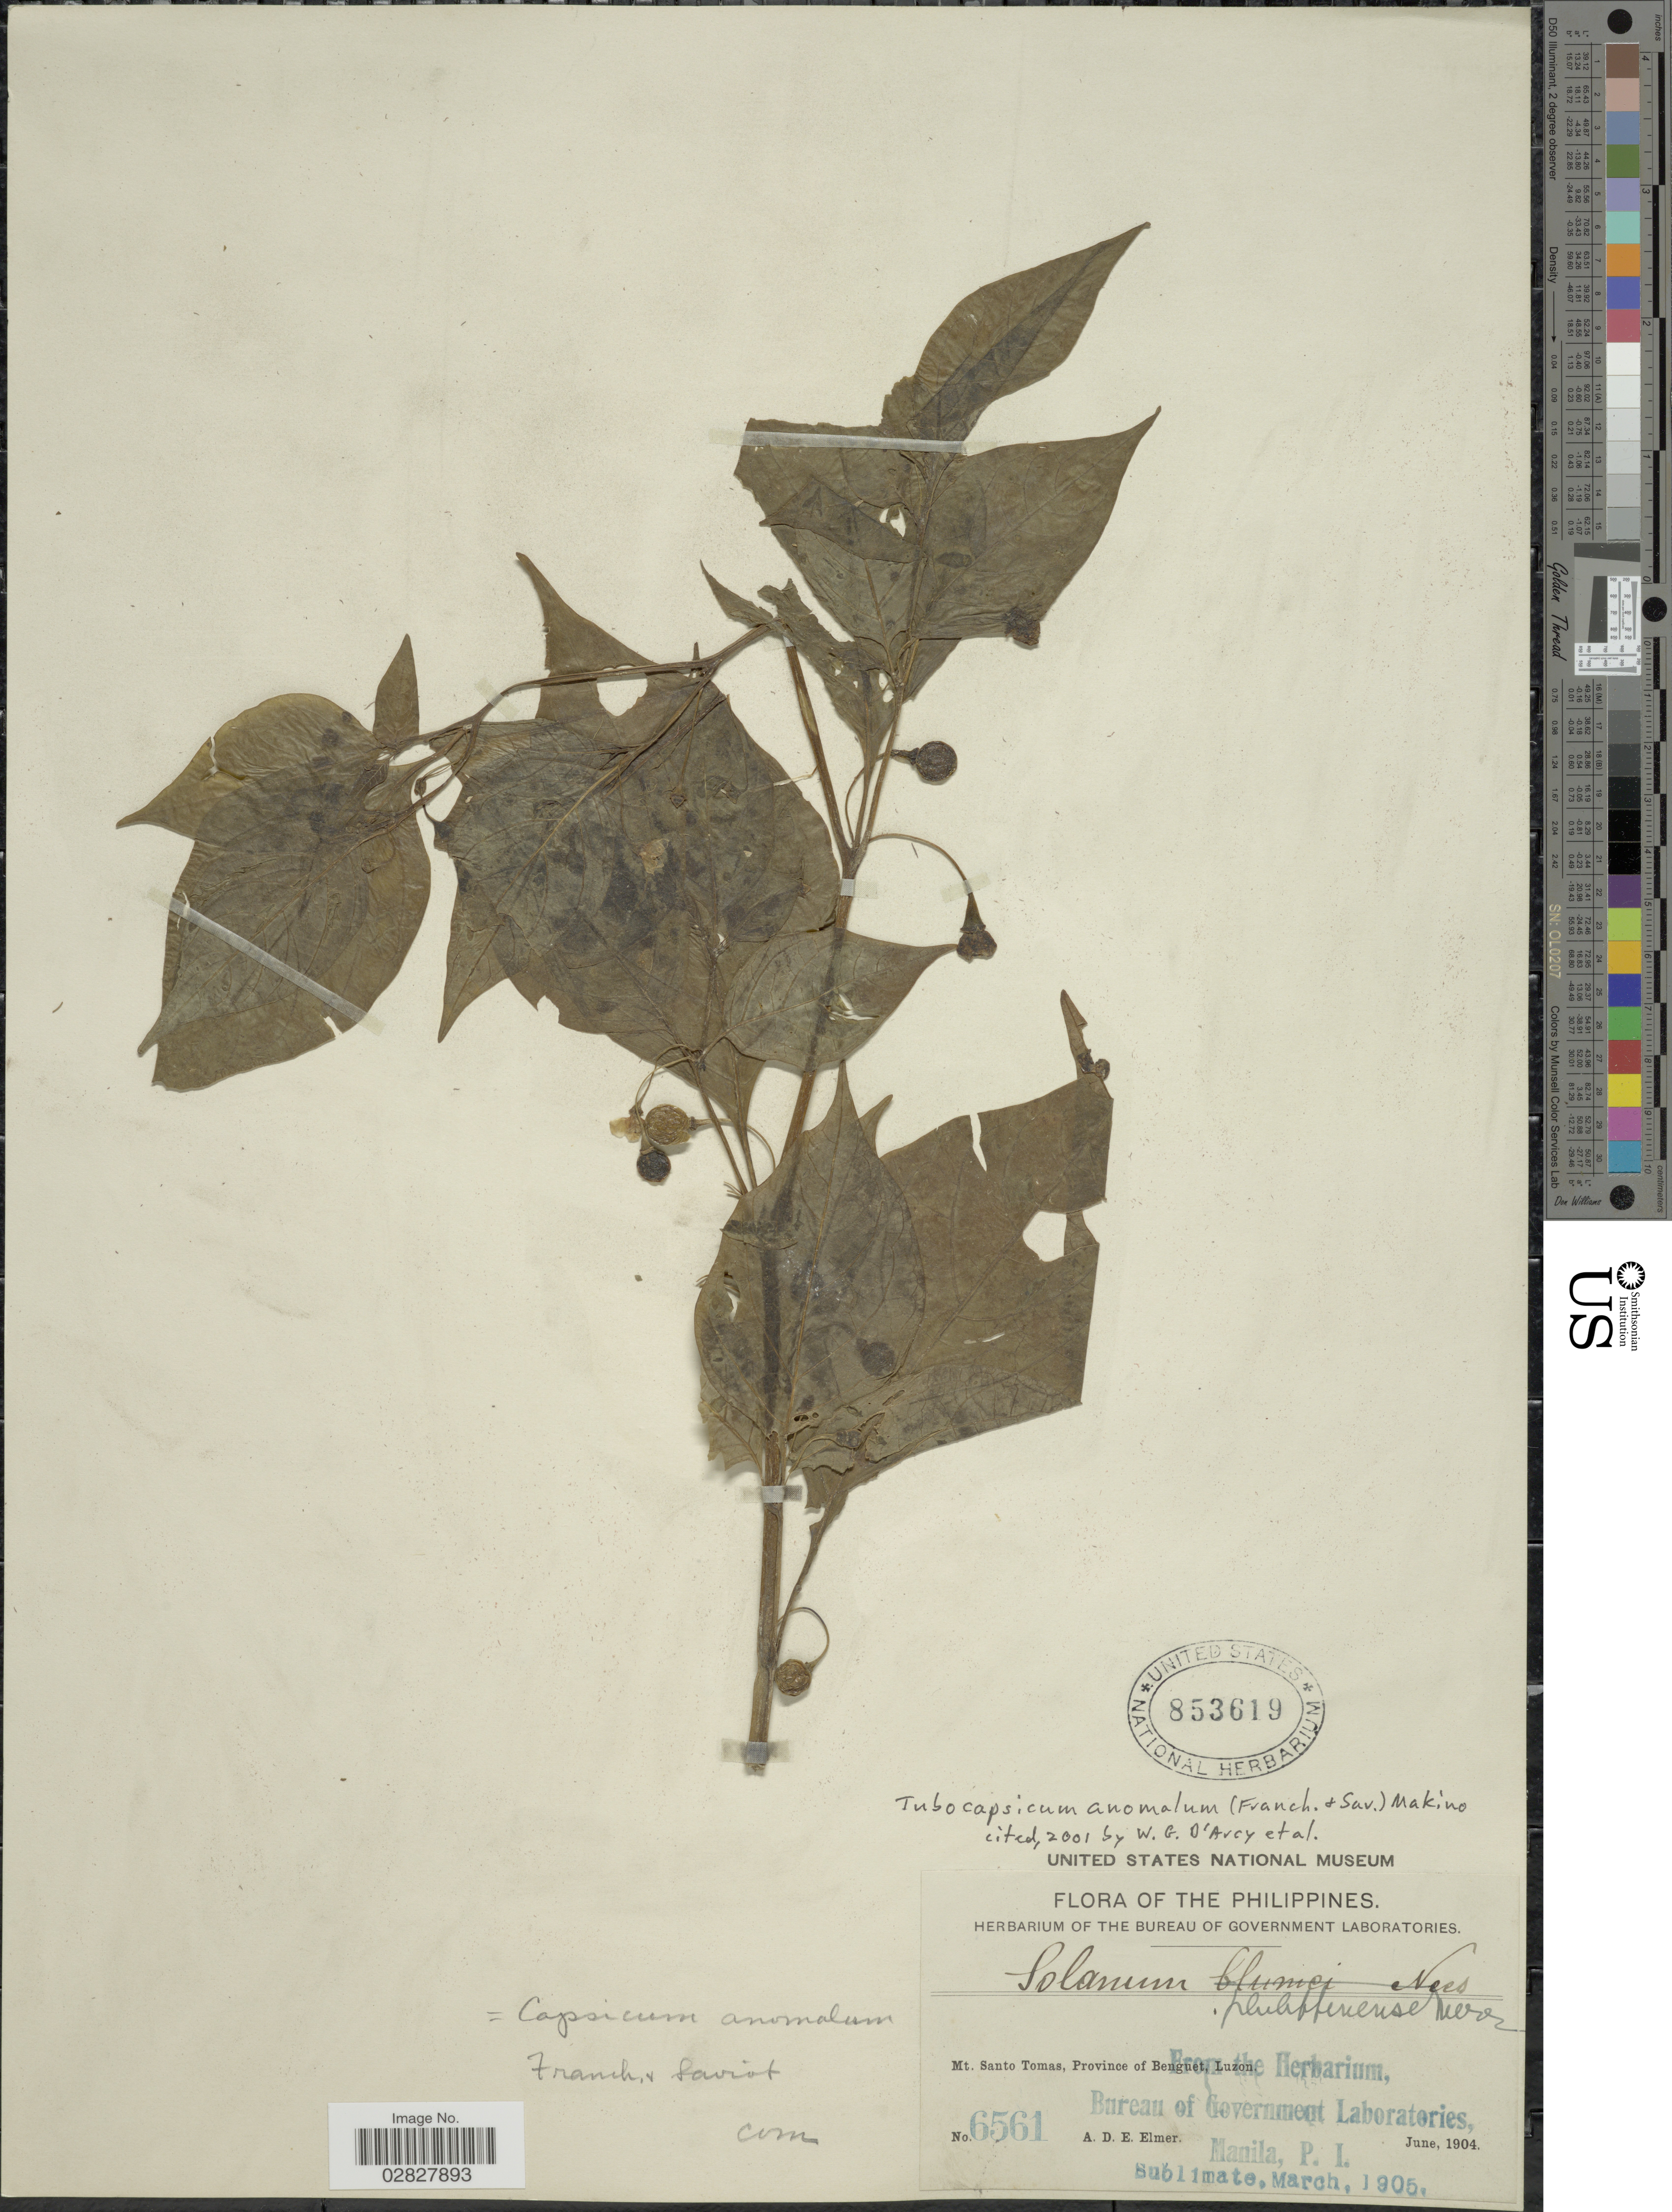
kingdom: Plantae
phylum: Tracheophyta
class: Magnoliopsida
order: Solanales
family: Solanaceae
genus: Tubocapsicum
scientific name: Tubocapsicum anomalum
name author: (Franch. & Sav.) Makino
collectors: A. D. E. Elmer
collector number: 6561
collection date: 1904-06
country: Philippines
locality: Mt. Santo Tomas, Province of Benguet, Luzon.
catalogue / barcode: US 853619